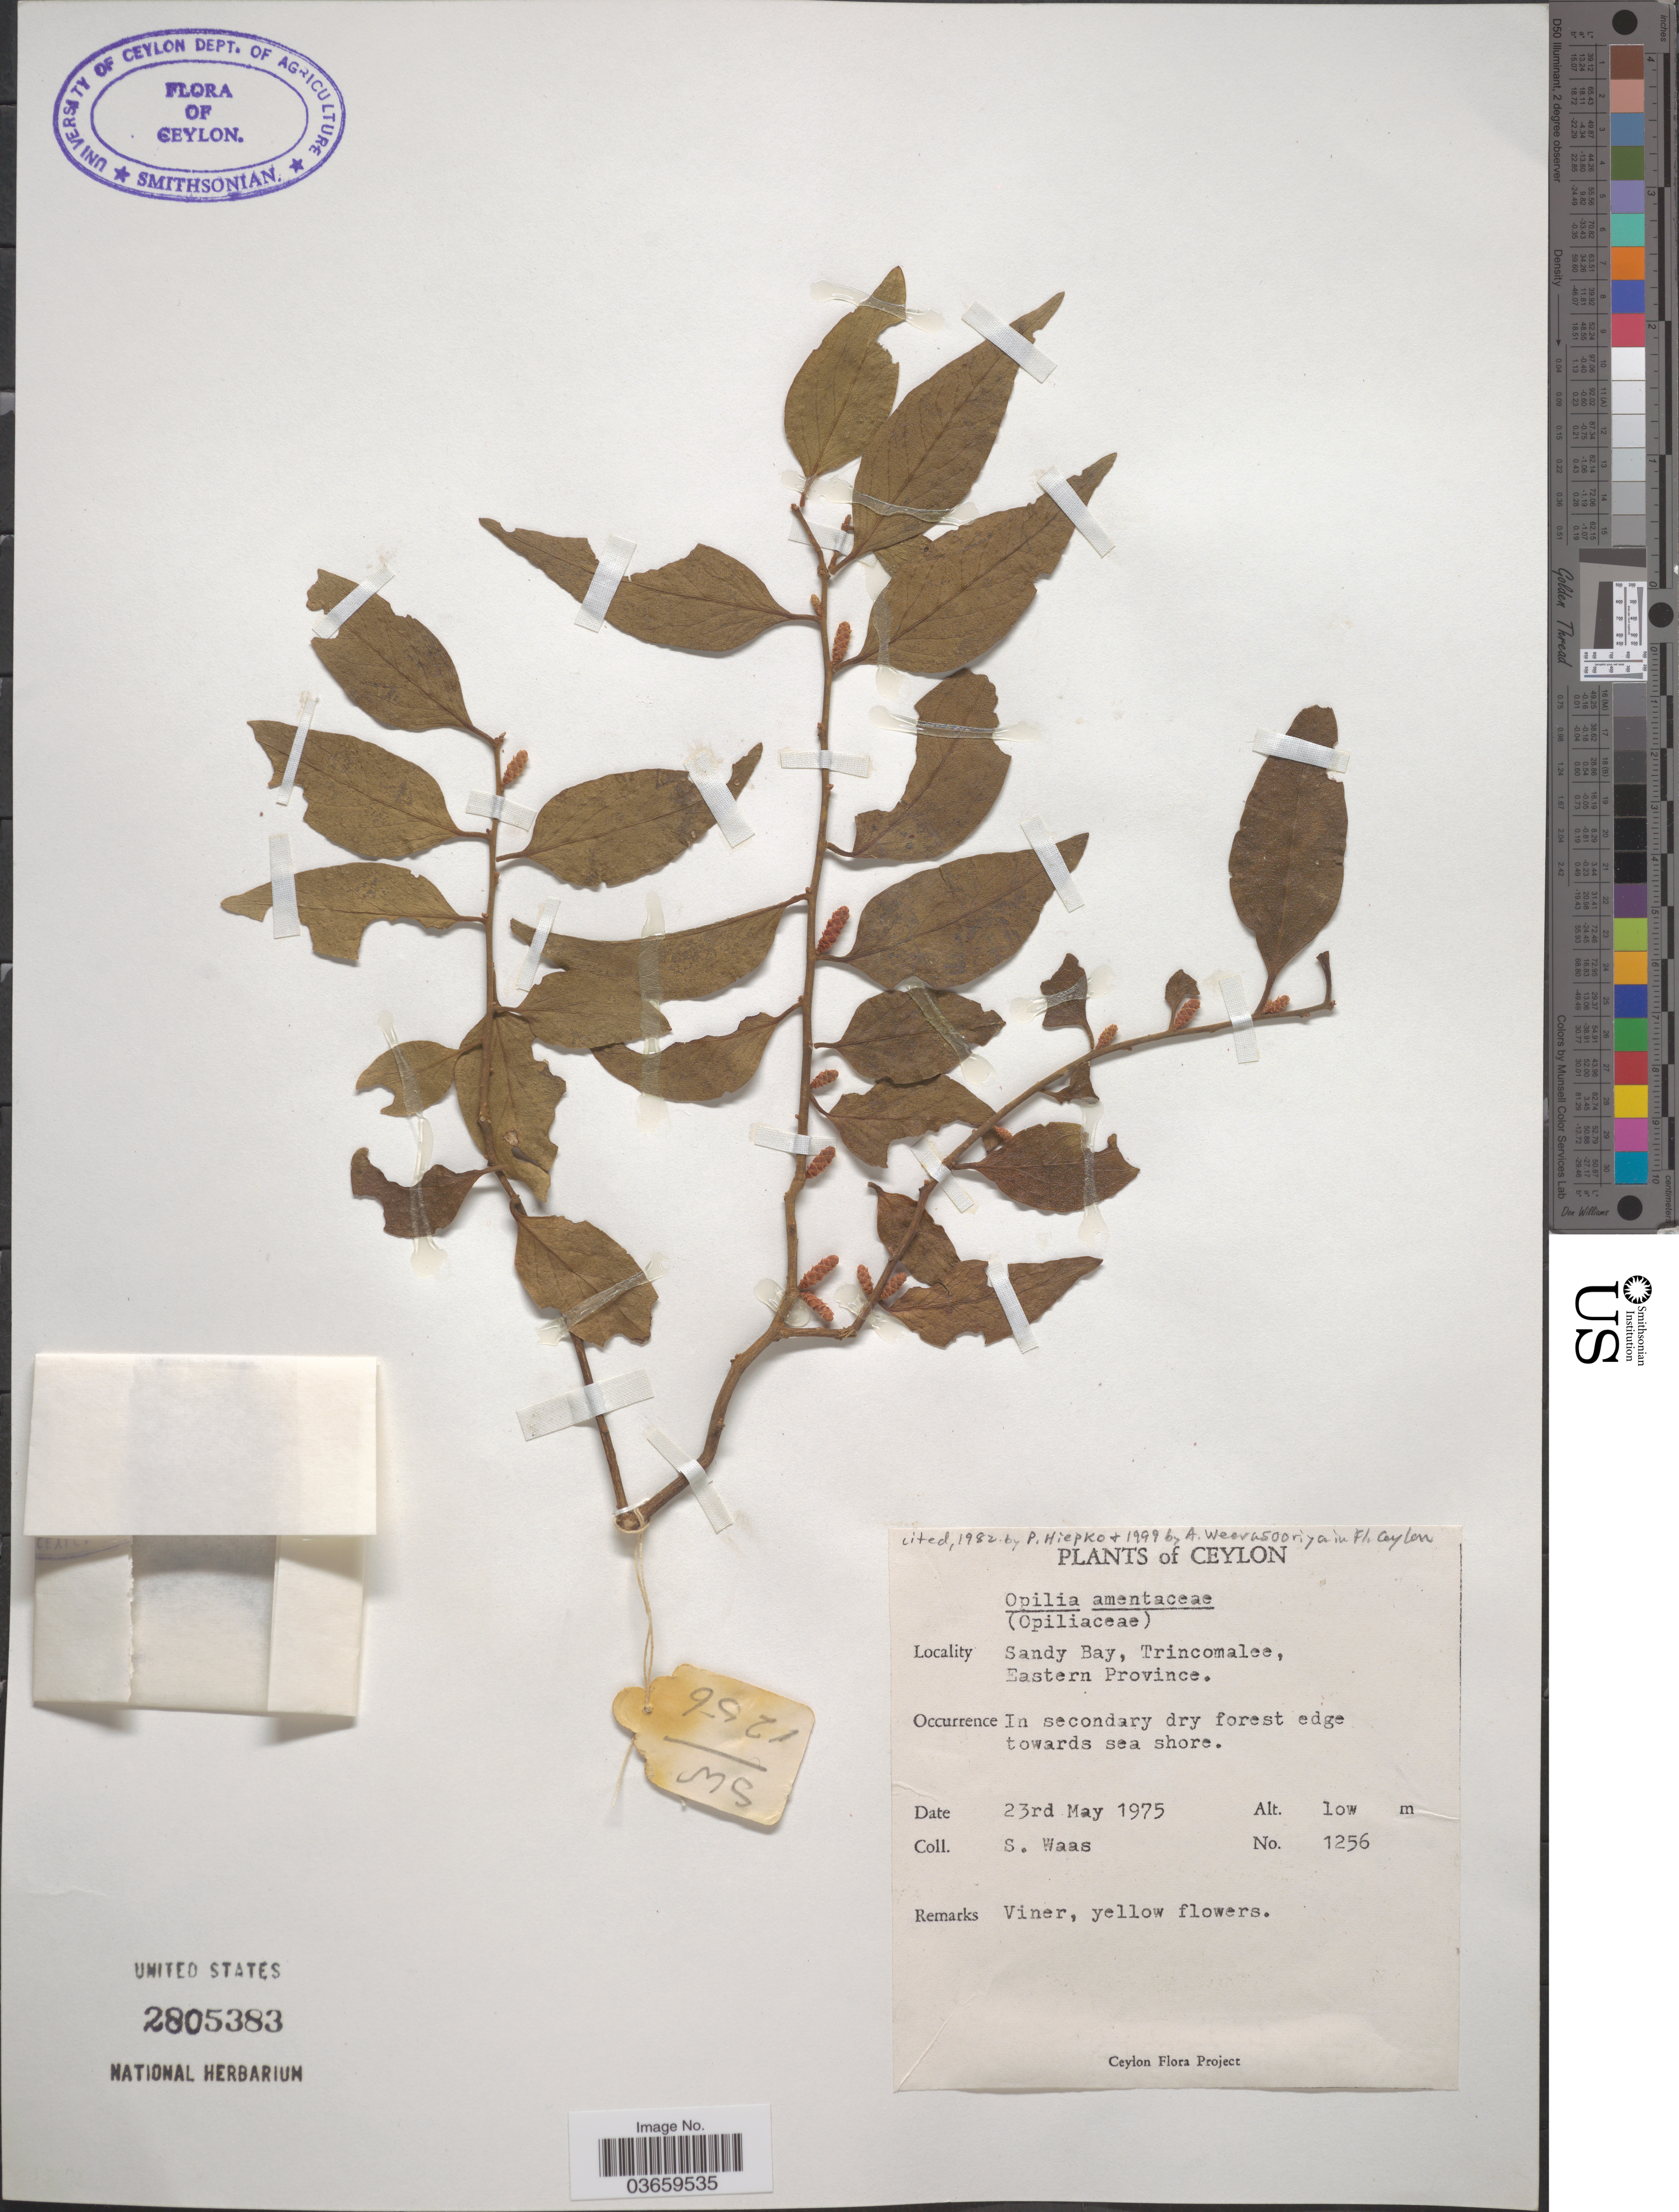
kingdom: Plantae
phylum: Tracheophyta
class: Magnoliopsida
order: Santalales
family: Opiliaceae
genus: Opilia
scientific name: Opilia amentacea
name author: Roxb.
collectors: S. Waas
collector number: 1256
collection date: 1975-05-23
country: Sri Lanka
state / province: Eastern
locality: Ceylon. Sandy Bay, Trincomalee.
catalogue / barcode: US 2805383